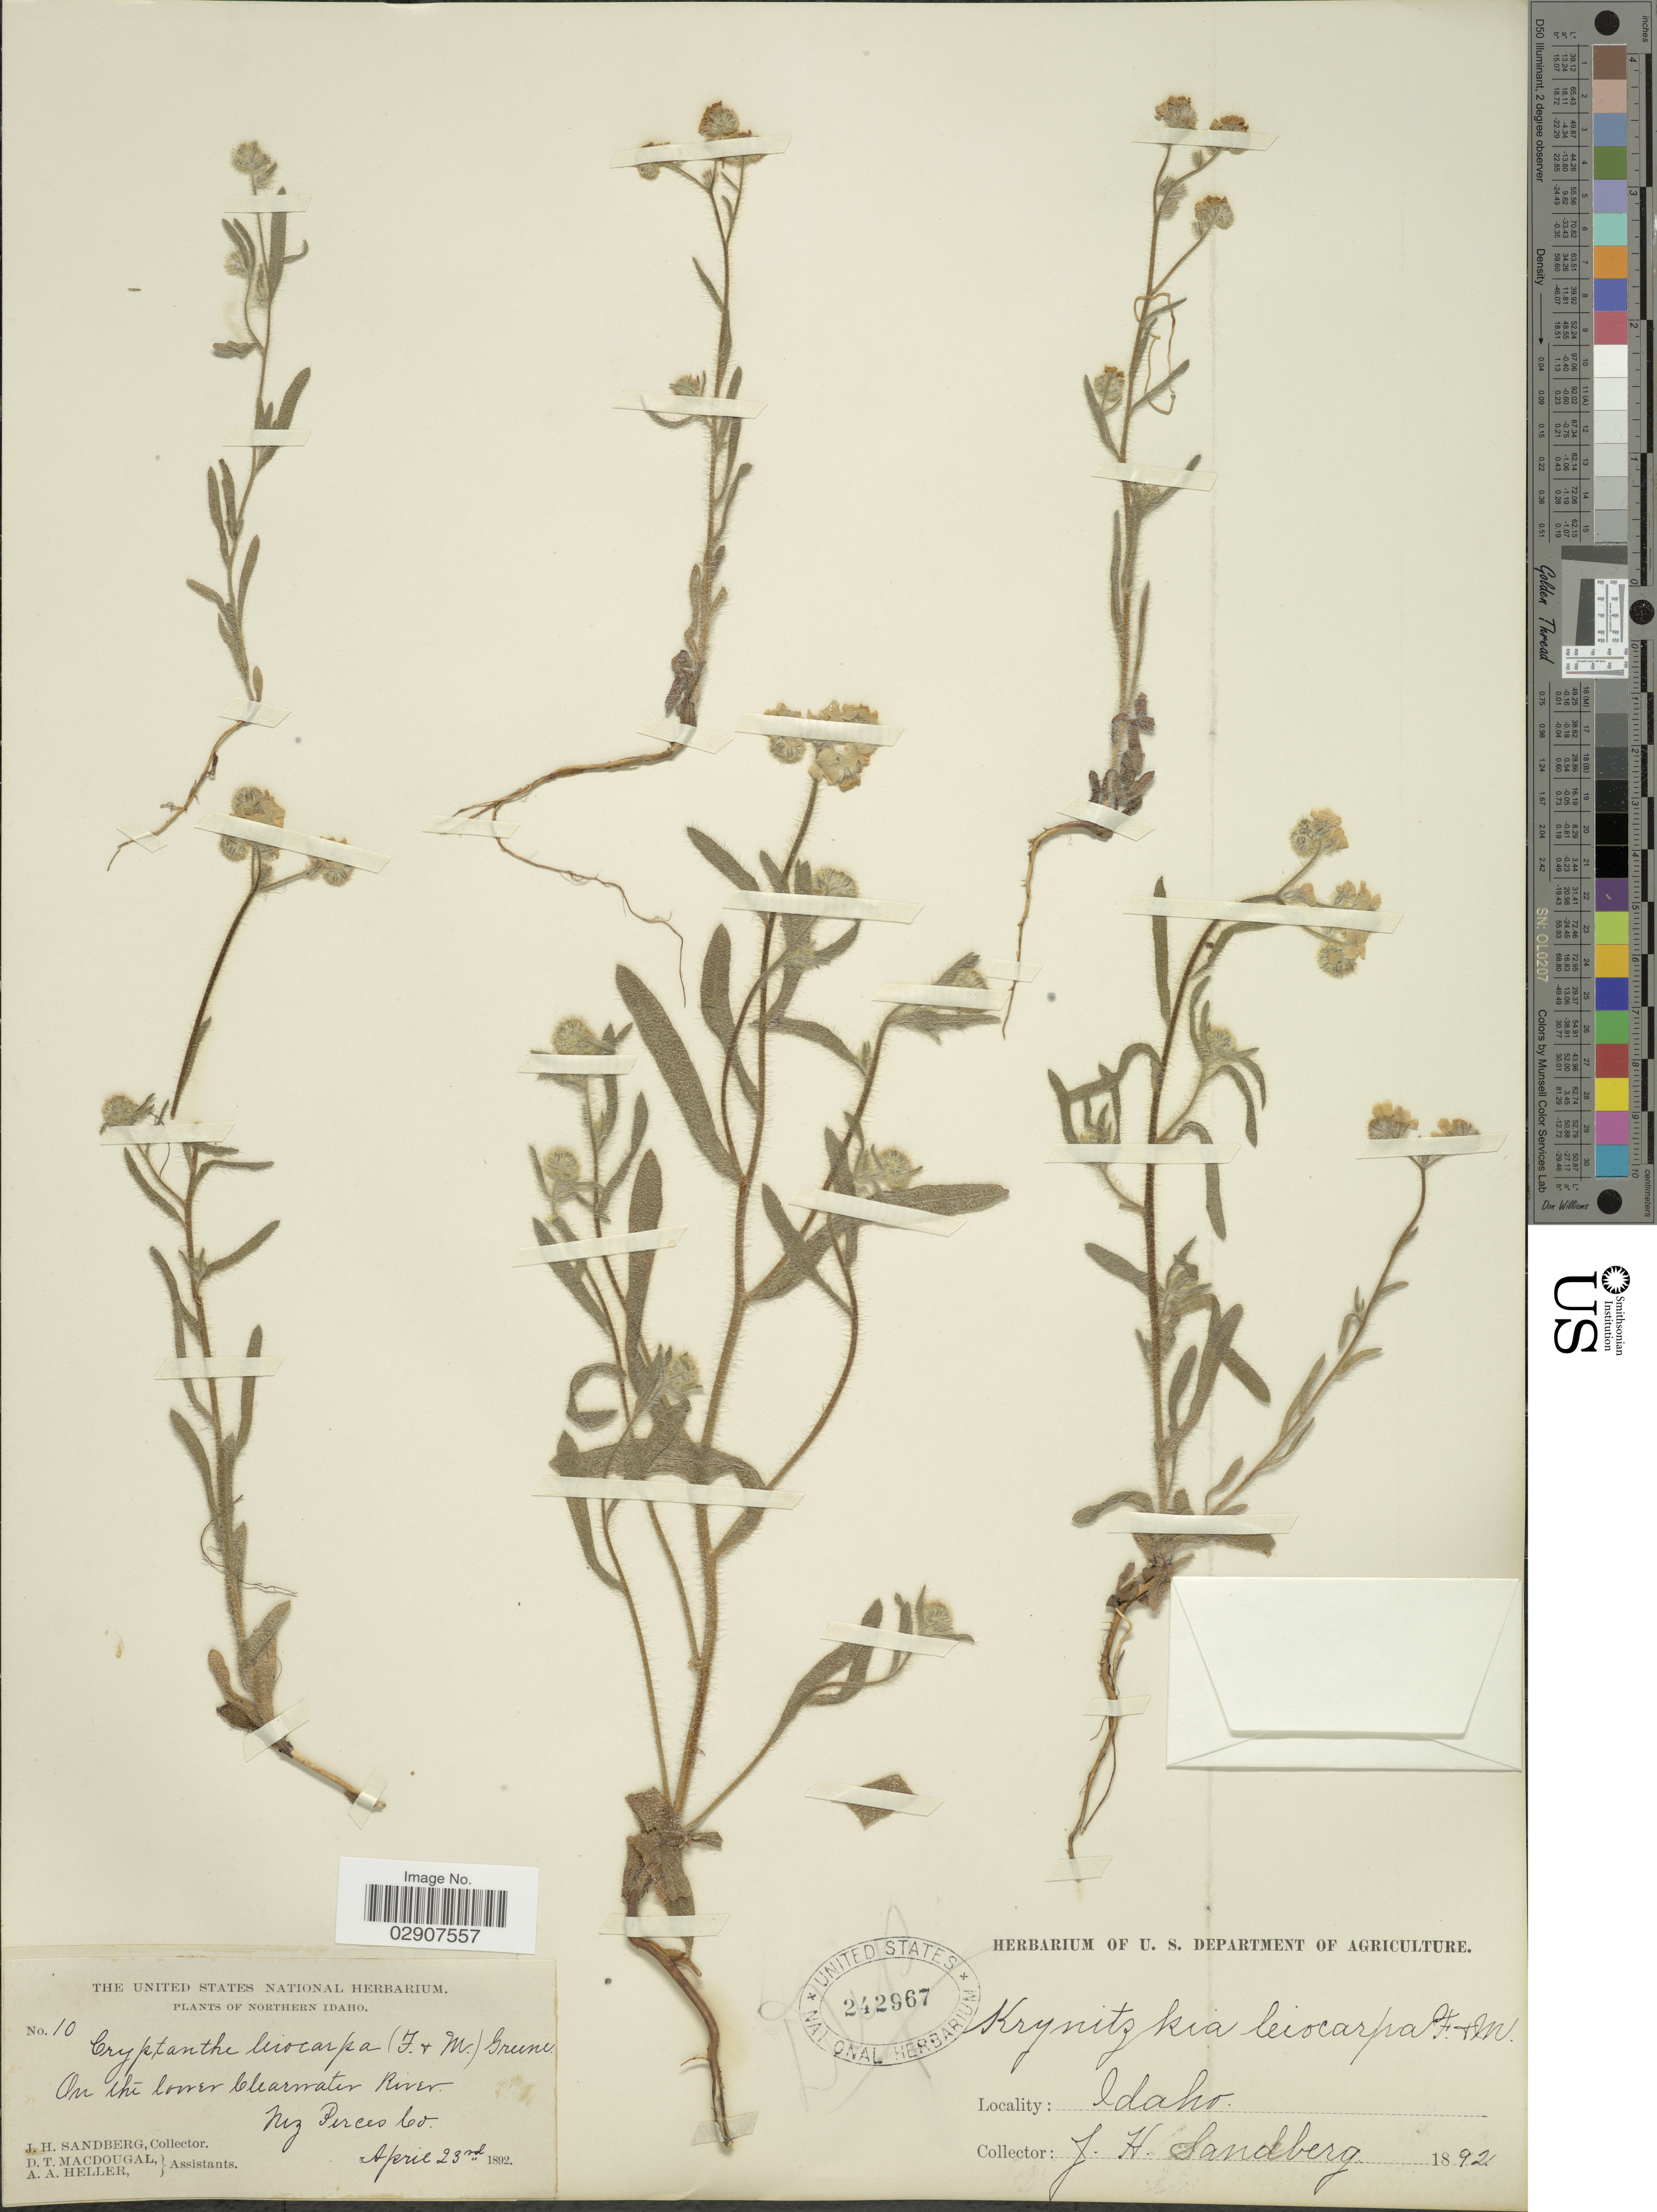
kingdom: Plantae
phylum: Tracheophyta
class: Magnoliopsida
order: Boraginales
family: Boraginaceae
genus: Cryptantha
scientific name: Cryptantha hendersonii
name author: (A. Nelson) A. Nelson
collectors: J. H. Sandberg, D. T. MacDougal & A. A. Heller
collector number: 10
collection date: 1892-04-23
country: United States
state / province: Idaho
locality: Northern Idaho, On the lower Clearwater River, Nez Perces Co.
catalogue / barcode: US 242967